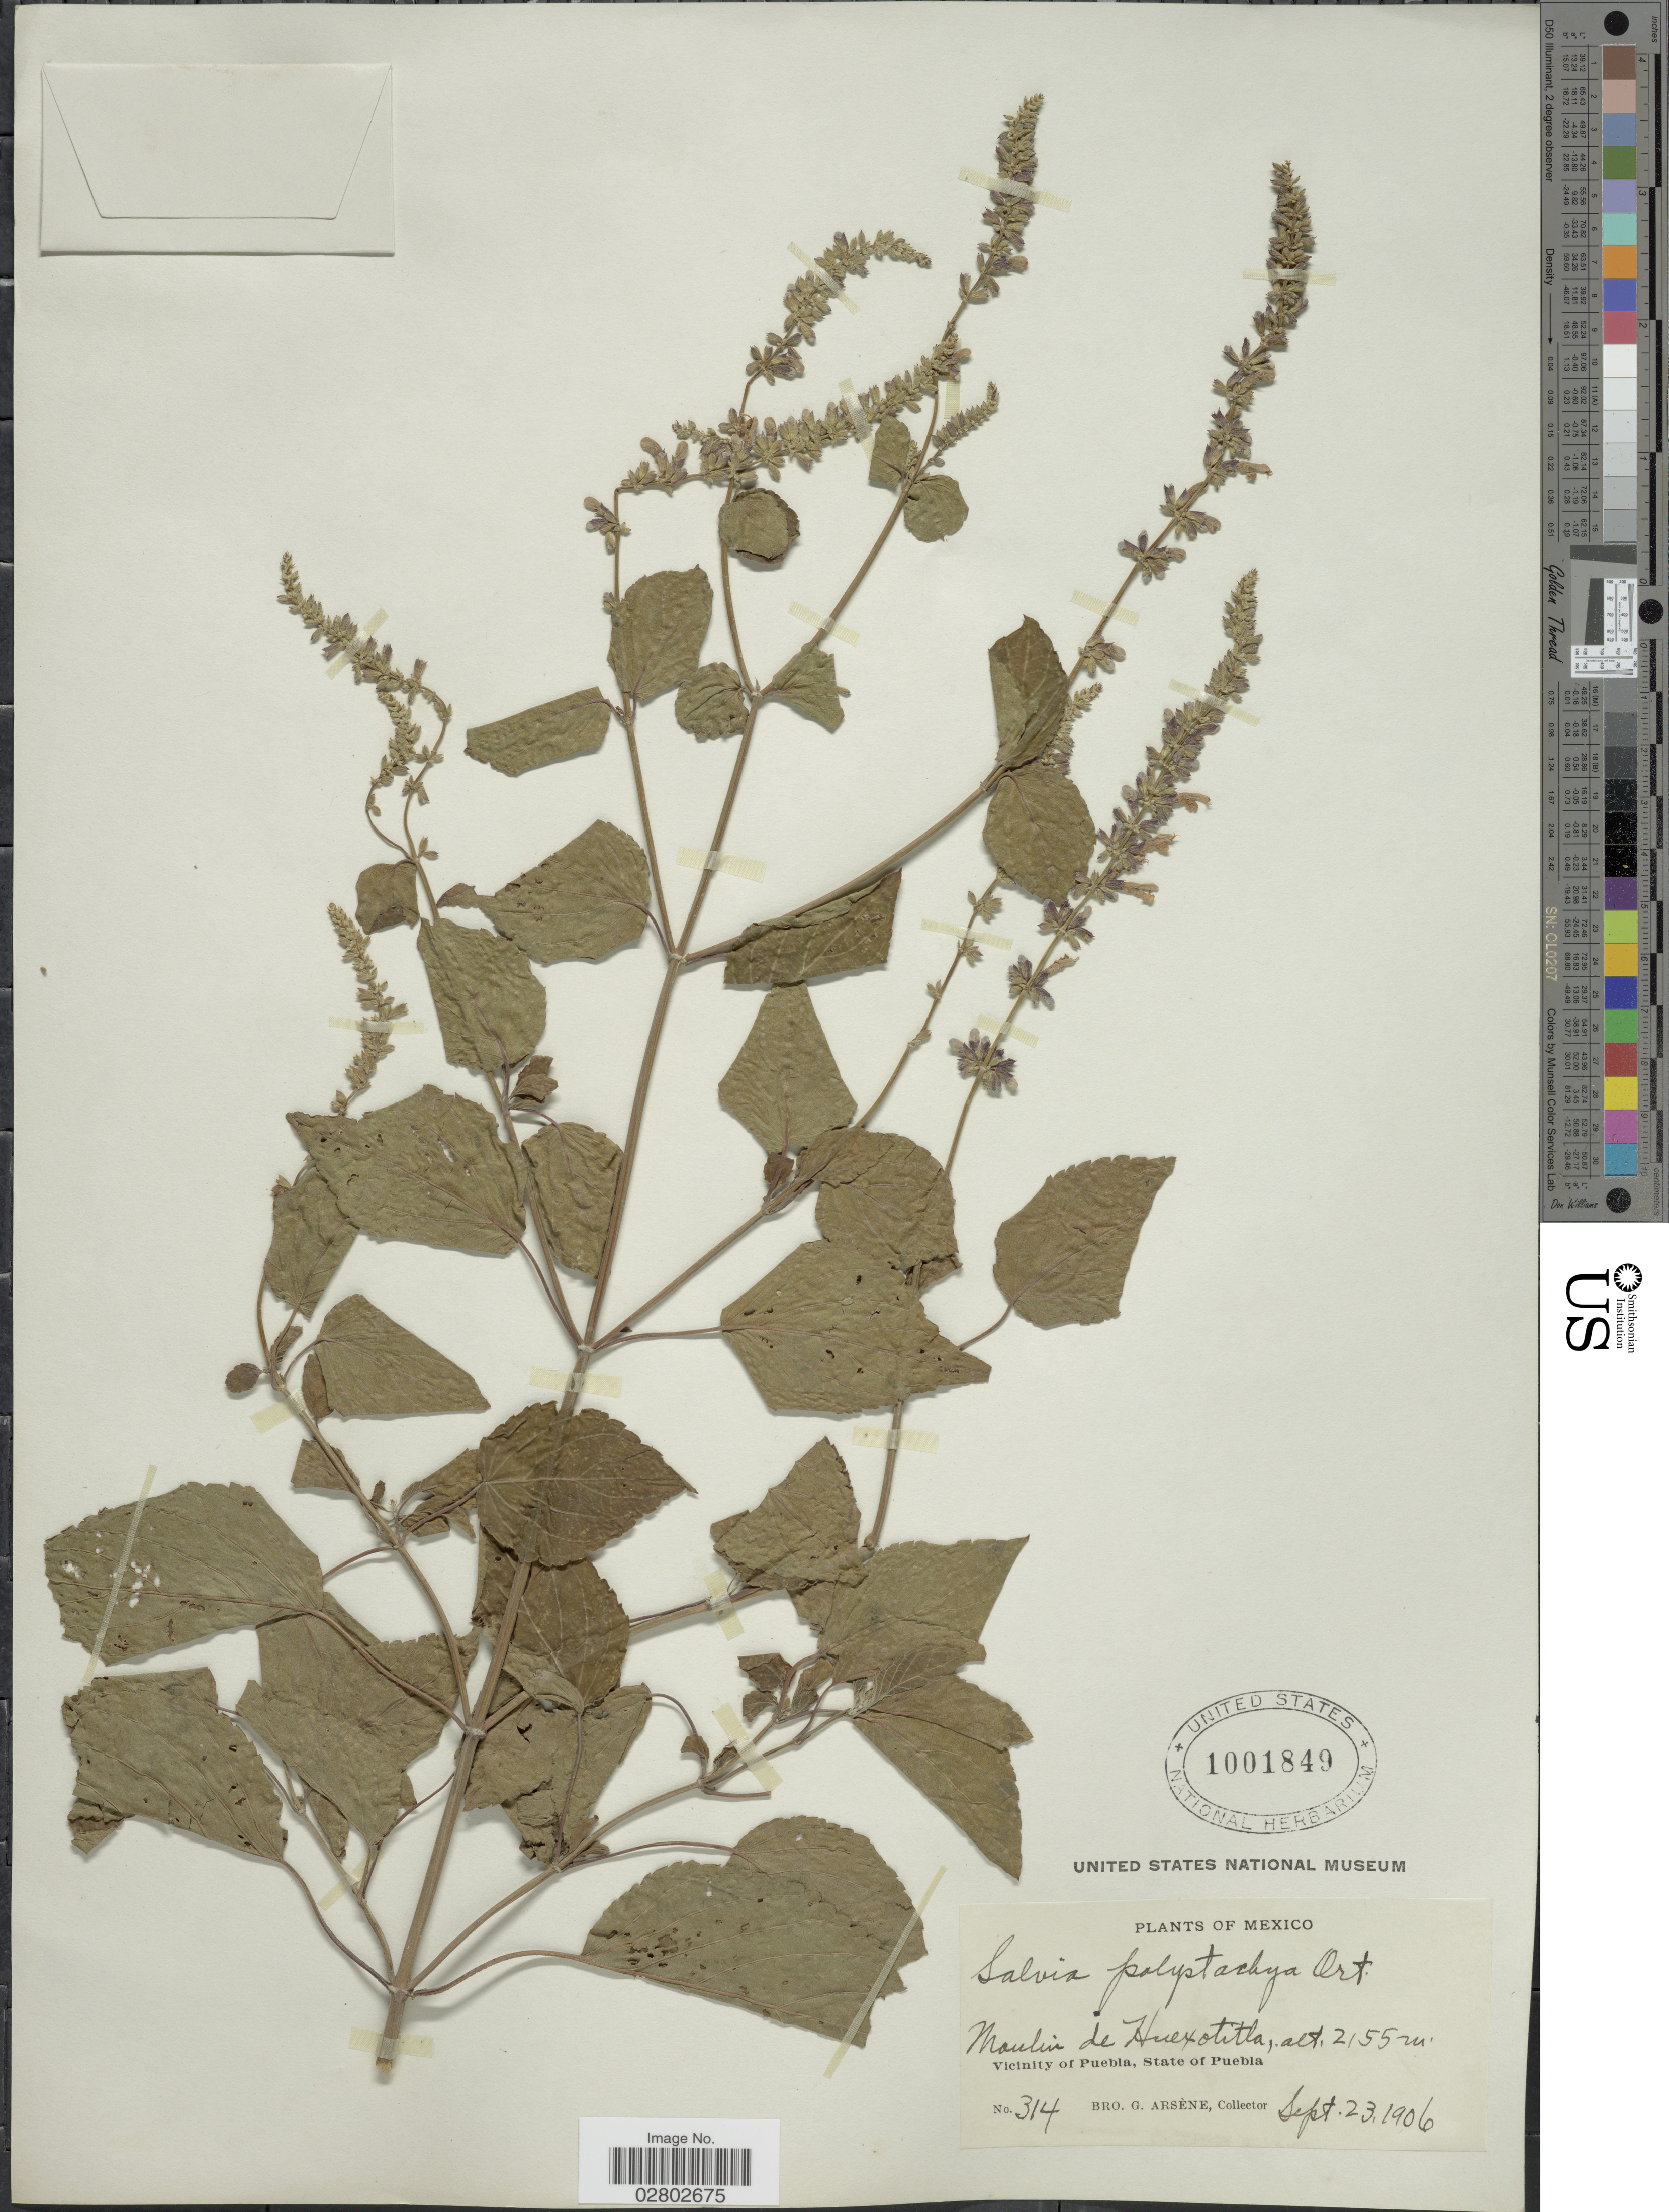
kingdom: Plantae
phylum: Tracheophyta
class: Magnoliopsida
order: Lamiales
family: Lamiaceae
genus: Salvia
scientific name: Salvia polystachya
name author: Cav.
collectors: Bro. G. Arsène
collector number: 314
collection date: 1906-09-23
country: Mexico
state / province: Puebla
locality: Moulin de Huexotitla, Vicinity of Puebla.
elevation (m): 2155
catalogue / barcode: US 1001849